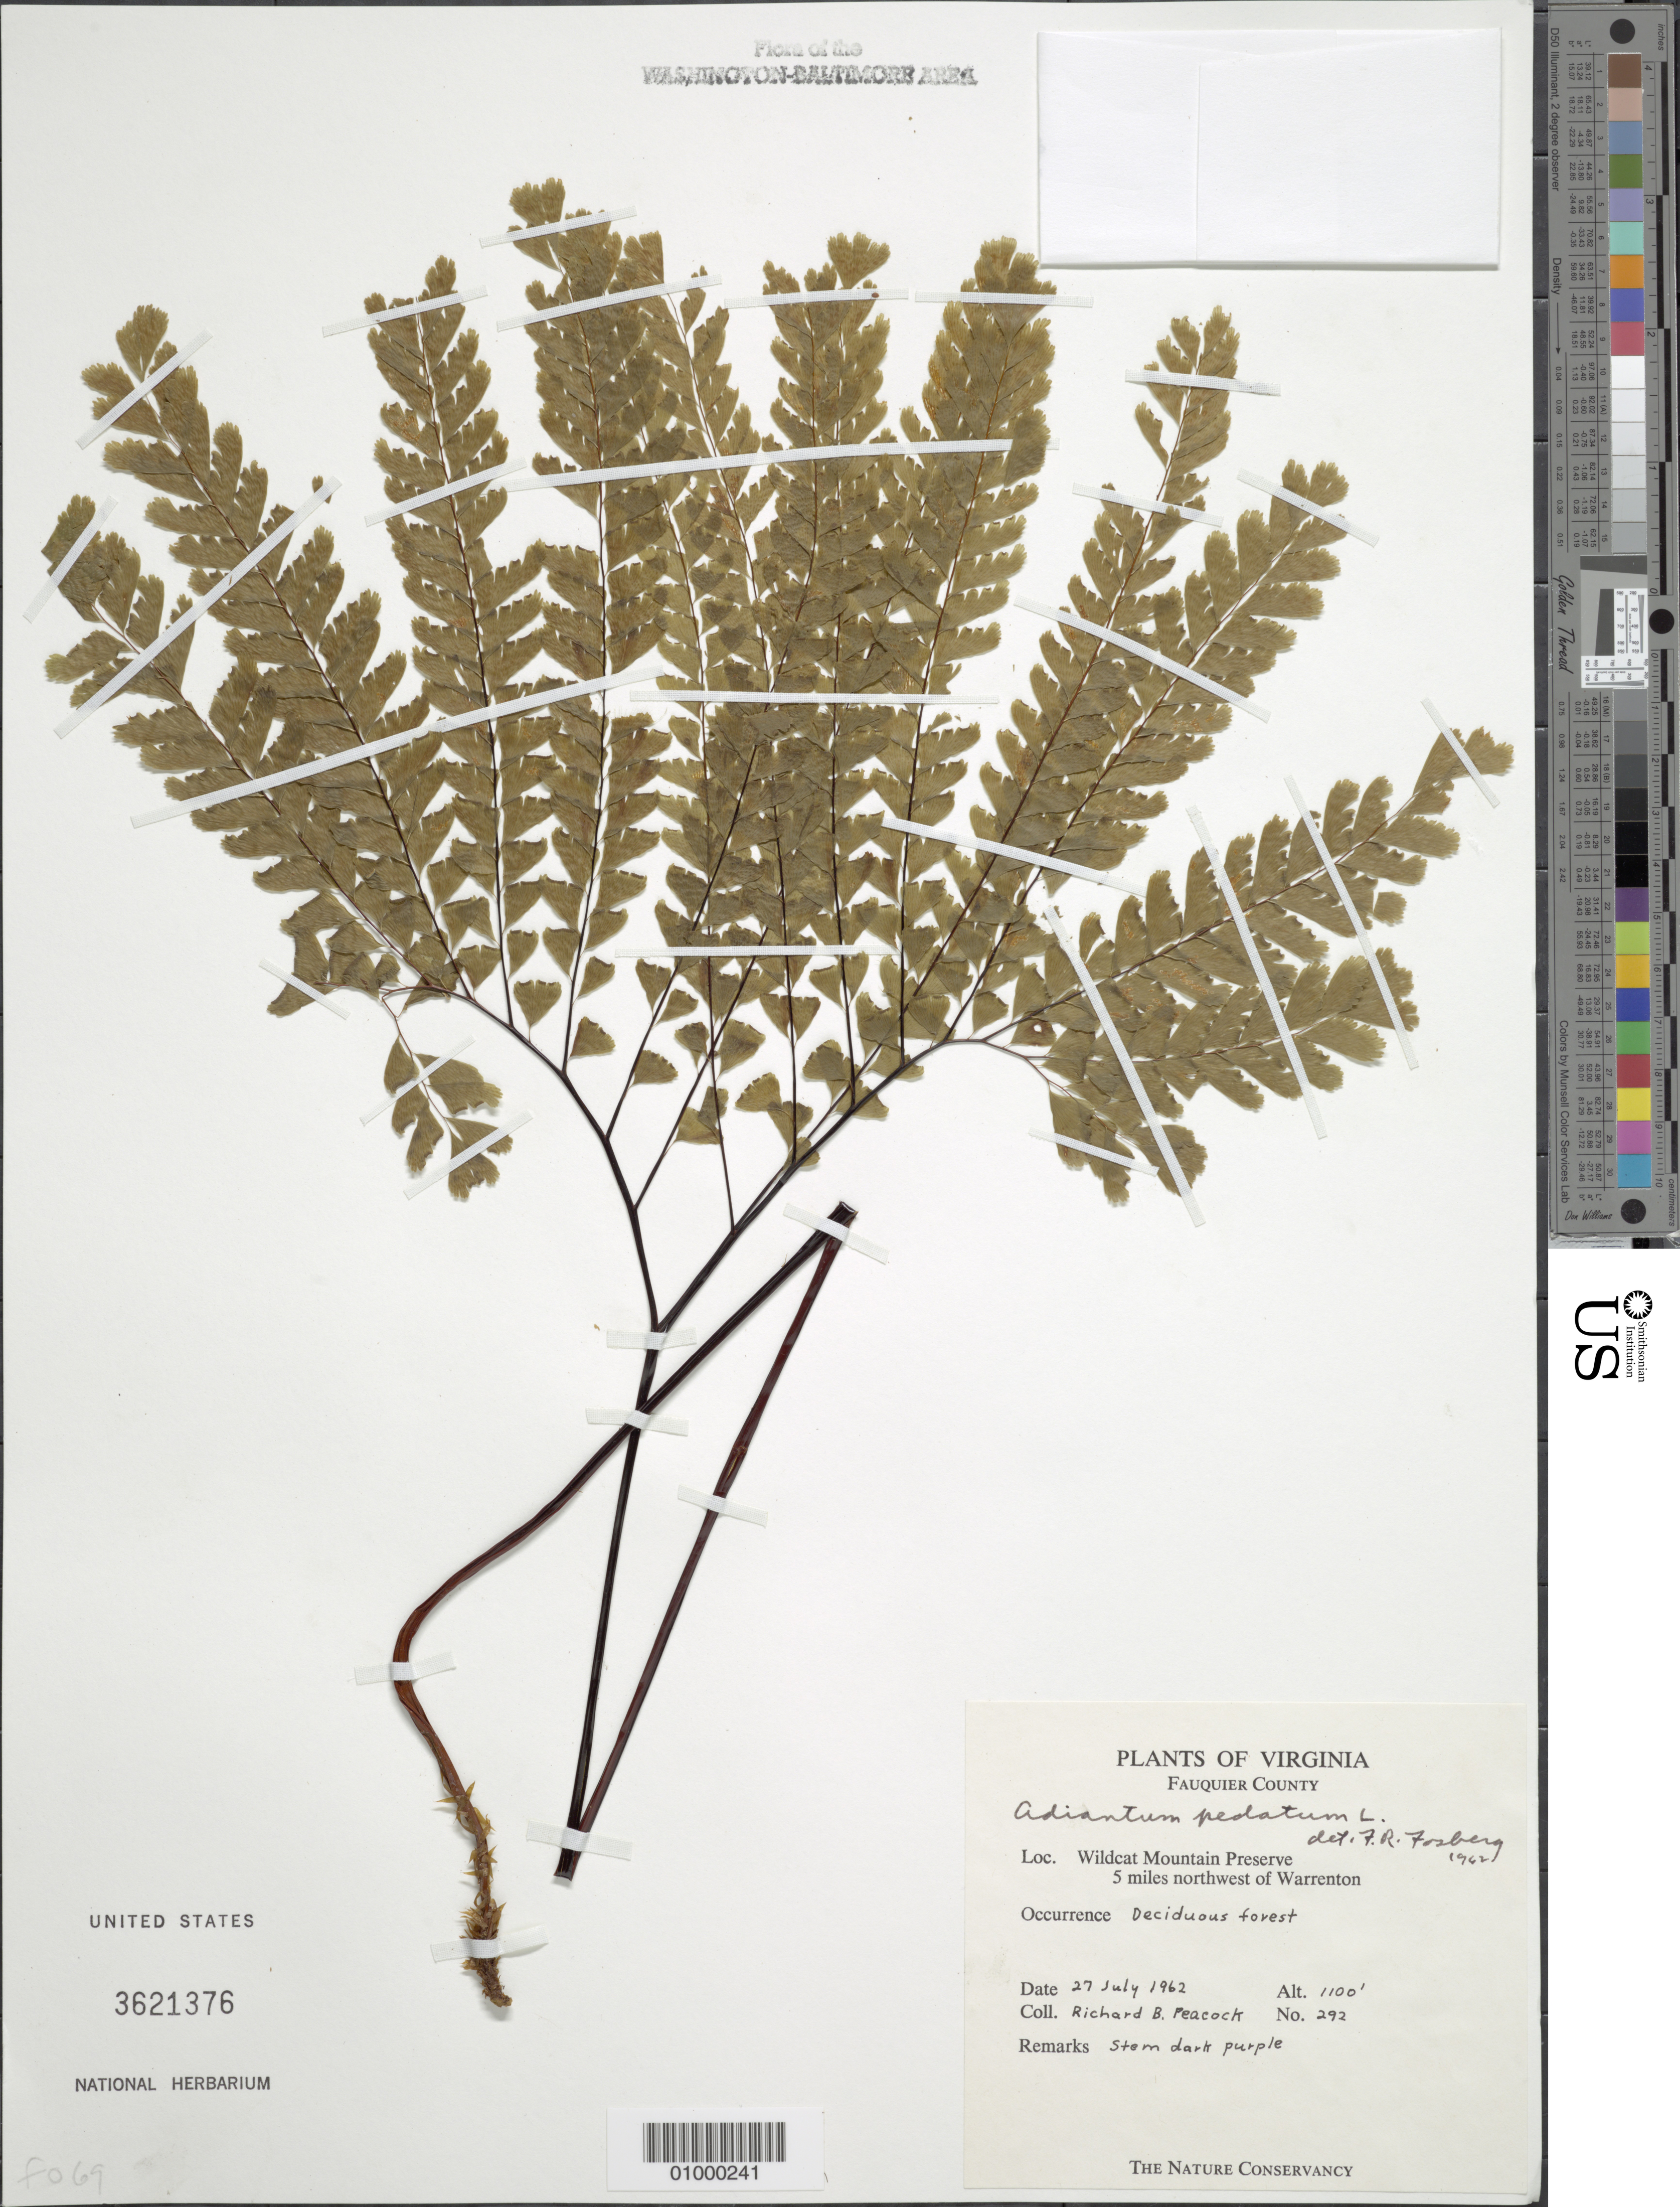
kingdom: Plantae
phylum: Tracheophyta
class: Polypodiopsida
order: Polypodiales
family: Pteridaceae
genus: Adiantum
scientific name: Adiantum pedatum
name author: L.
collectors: R. Peacock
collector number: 292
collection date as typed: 27 Jul 1962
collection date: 1962-07-27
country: United States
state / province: Virginia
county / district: Fauquier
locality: Wildcat Mountain Preserve, 5 miles northwest of Warrenton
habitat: deciduous forest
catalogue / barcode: US 3621376